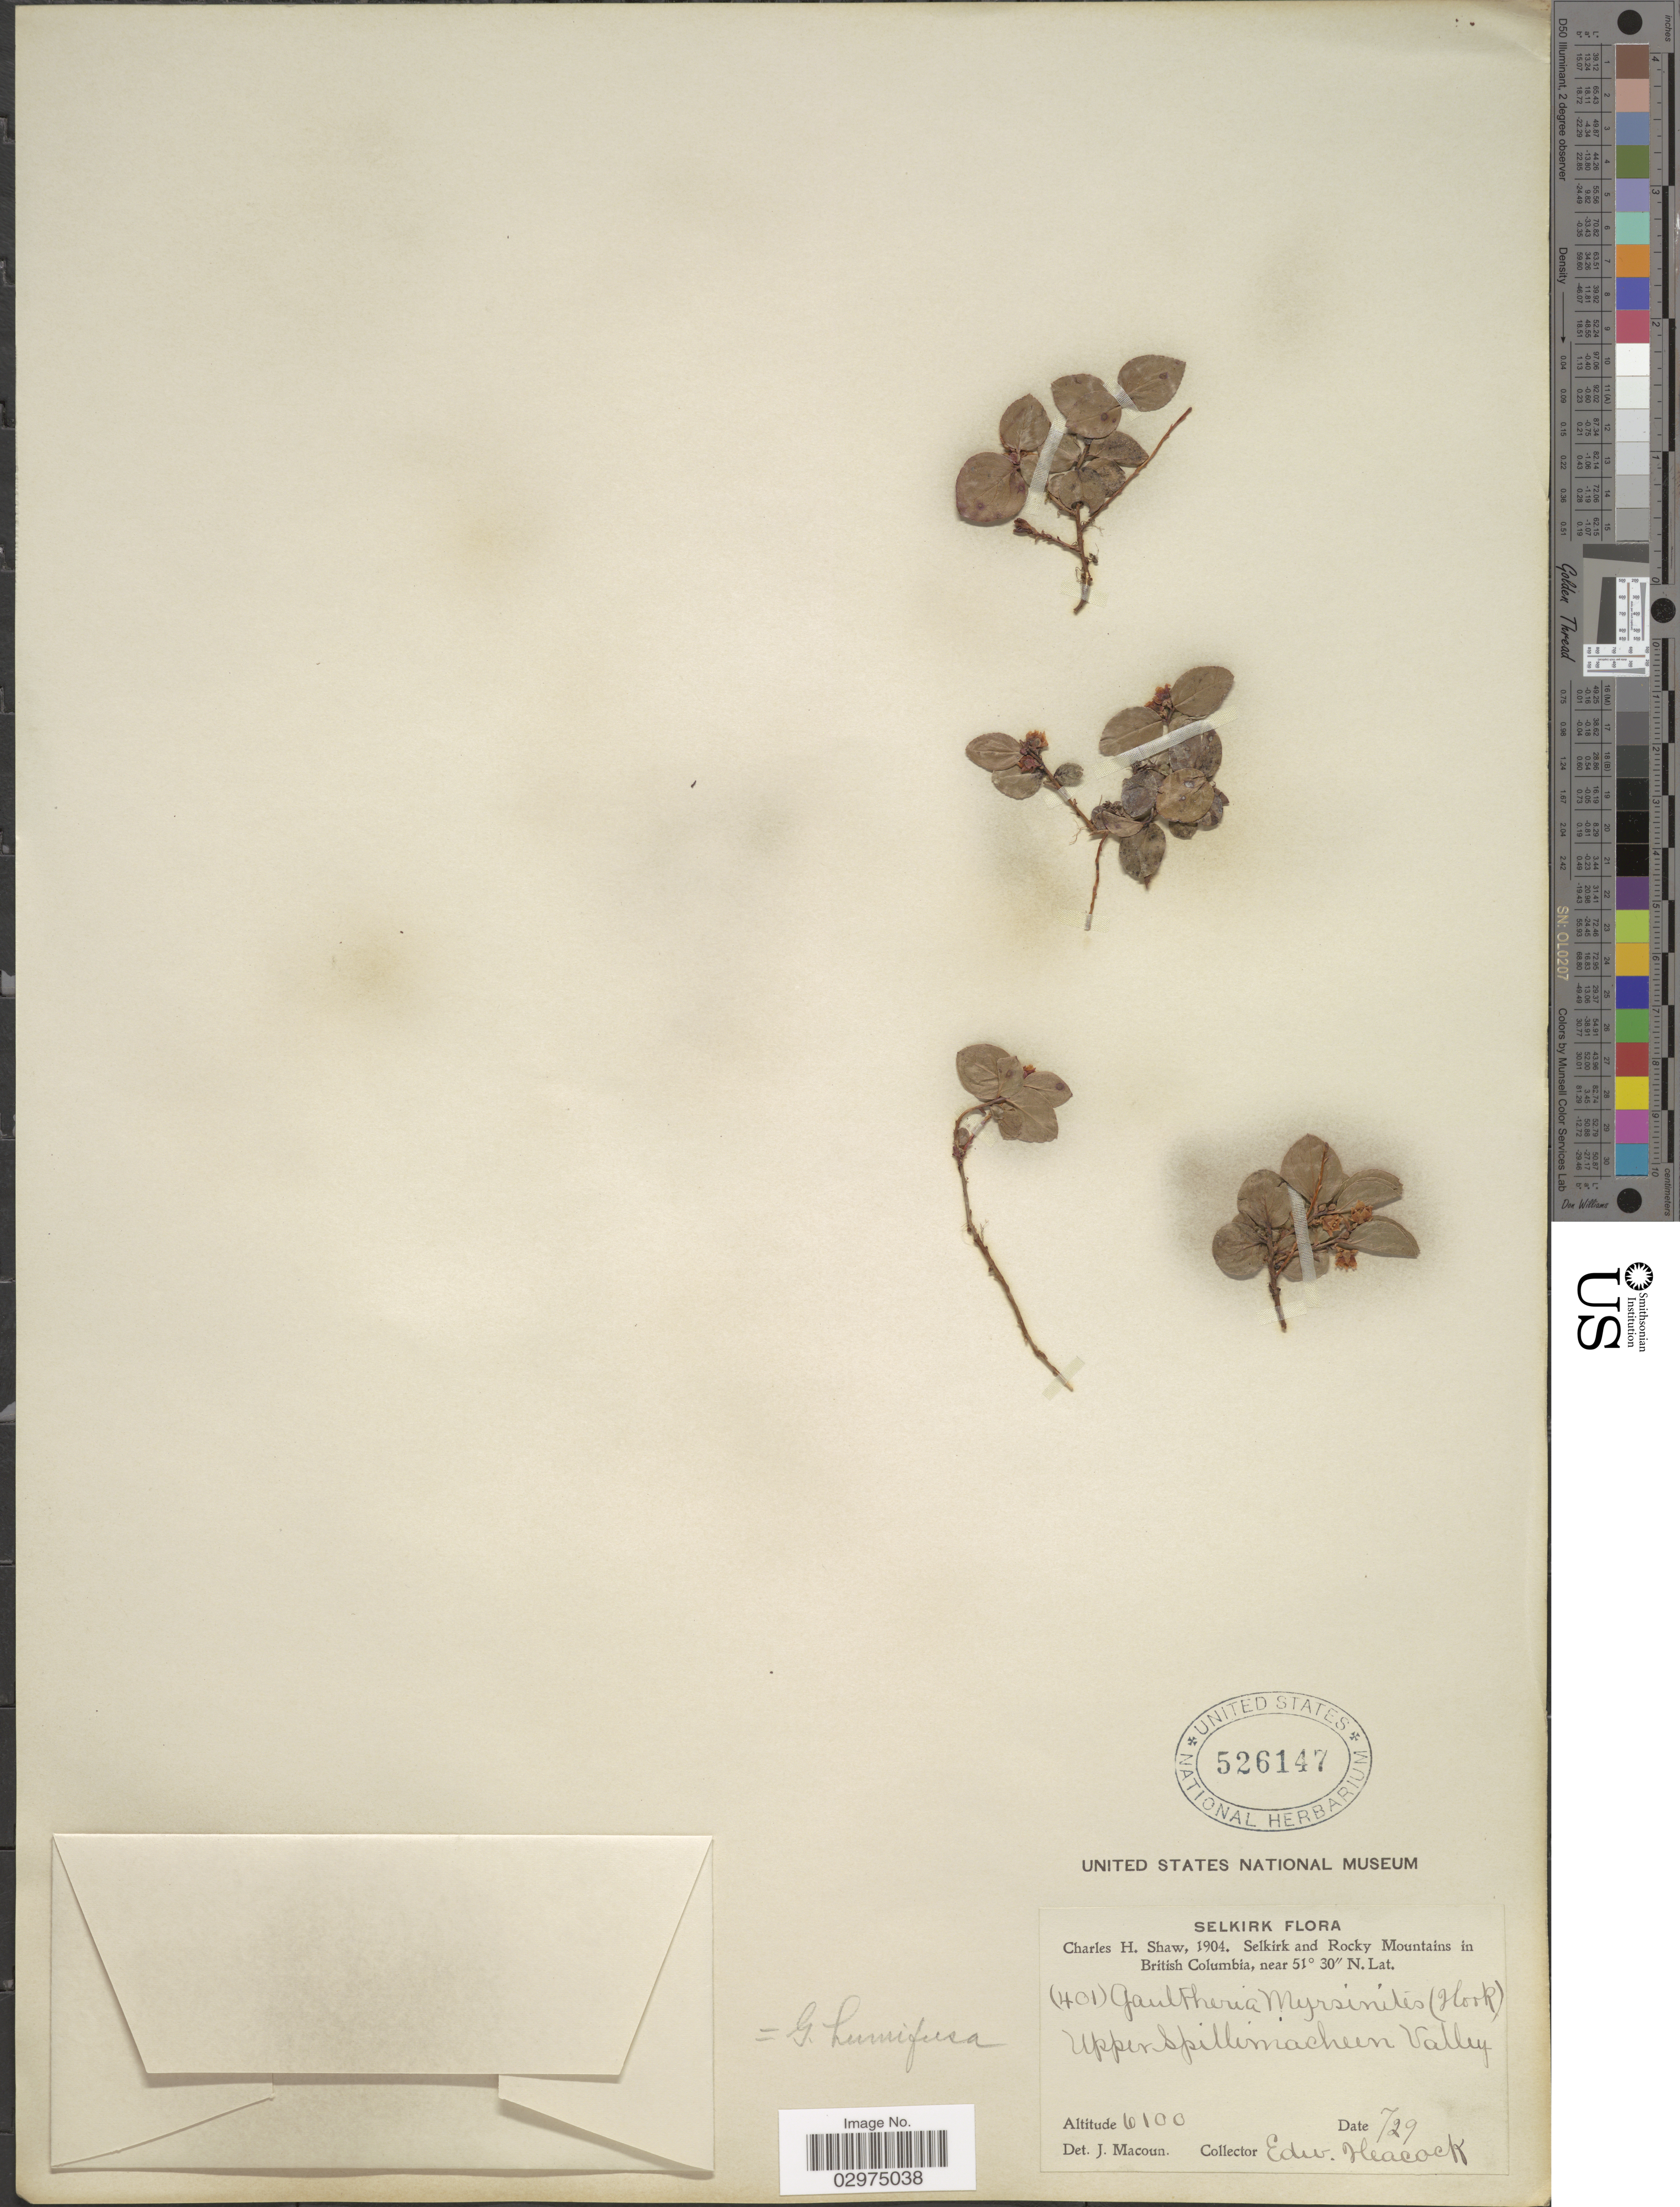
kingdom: Plantae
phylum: Tracheophyta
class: Magnoliopsida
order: Ericales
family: Ericaceae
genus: Gaultheria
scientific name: Gaultheria humifusa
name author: (Graham) Rydb.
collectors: E. Heacock & C. H. Shaw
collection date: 1904-07-29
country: Canada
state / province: British Columbia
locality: Selkirk and Rocky Mountains. Upper Spillimacheen Valley.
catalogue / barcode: US 526147